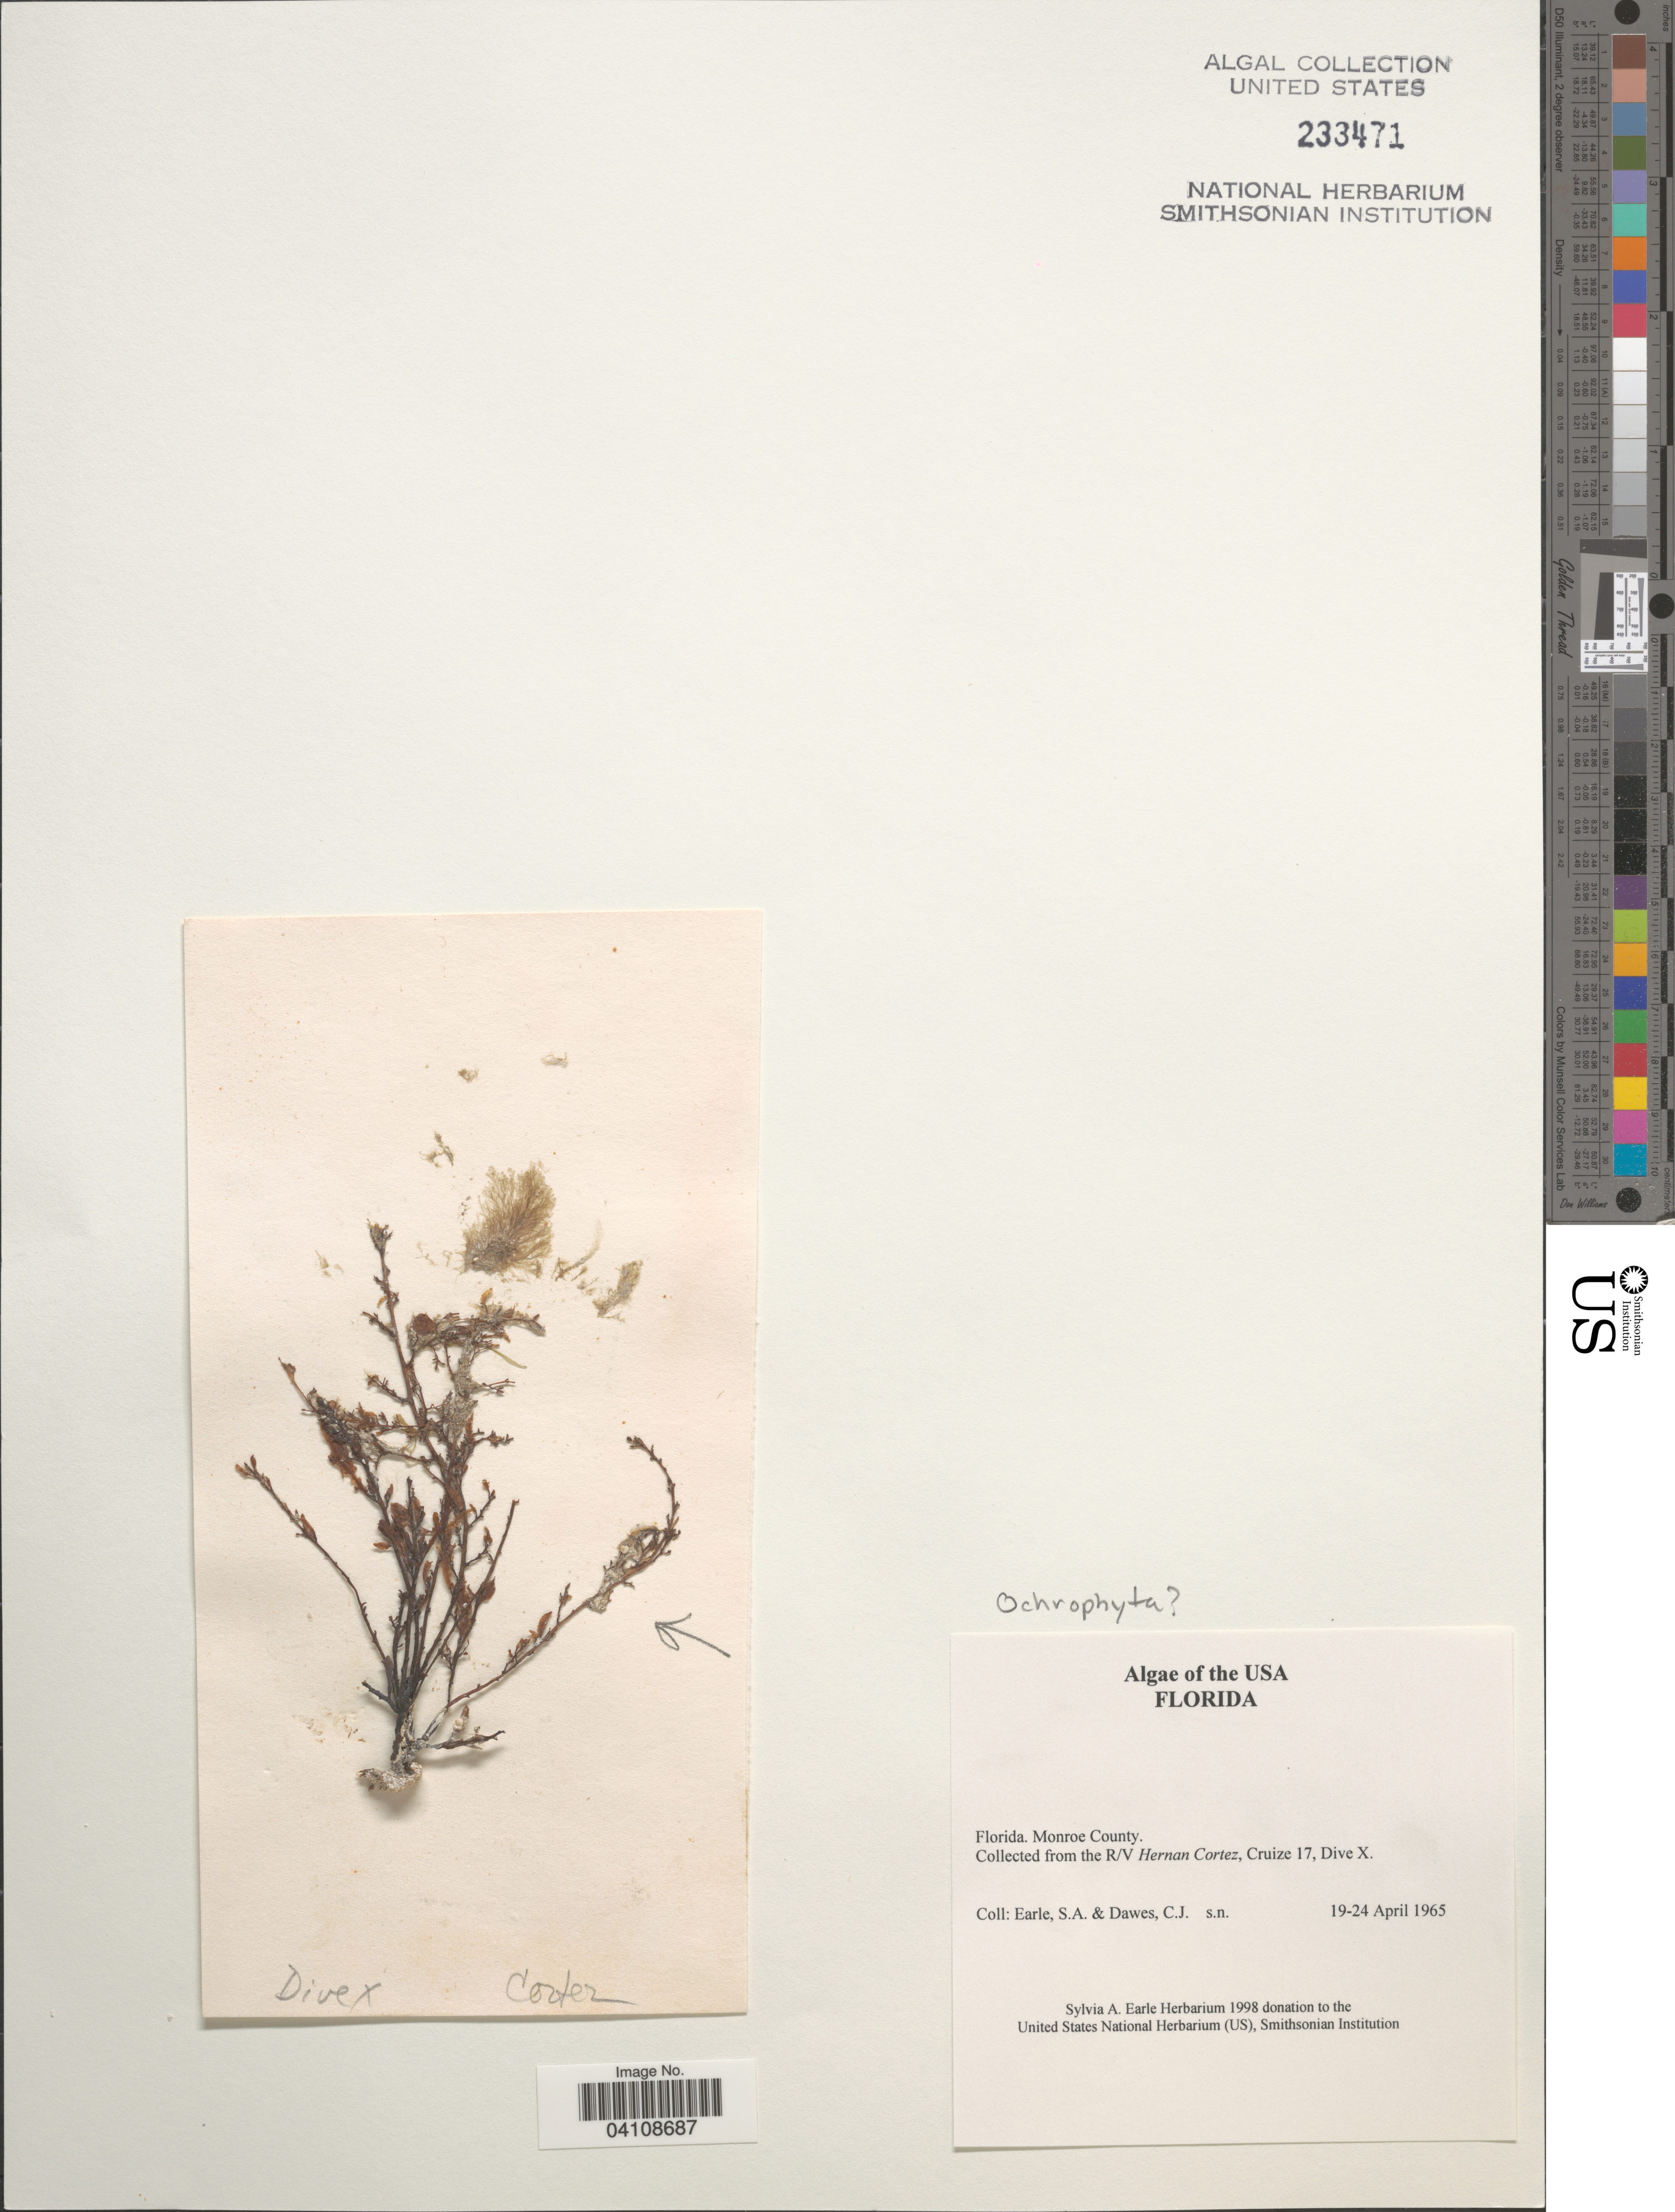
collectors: S. A. Earle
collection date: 1965-04-19/1965-04-24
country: United States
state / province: Florida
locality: Monroe County. The R/V Hernan Cortez, Cruize 17, Dive X.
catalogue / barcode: US 233471